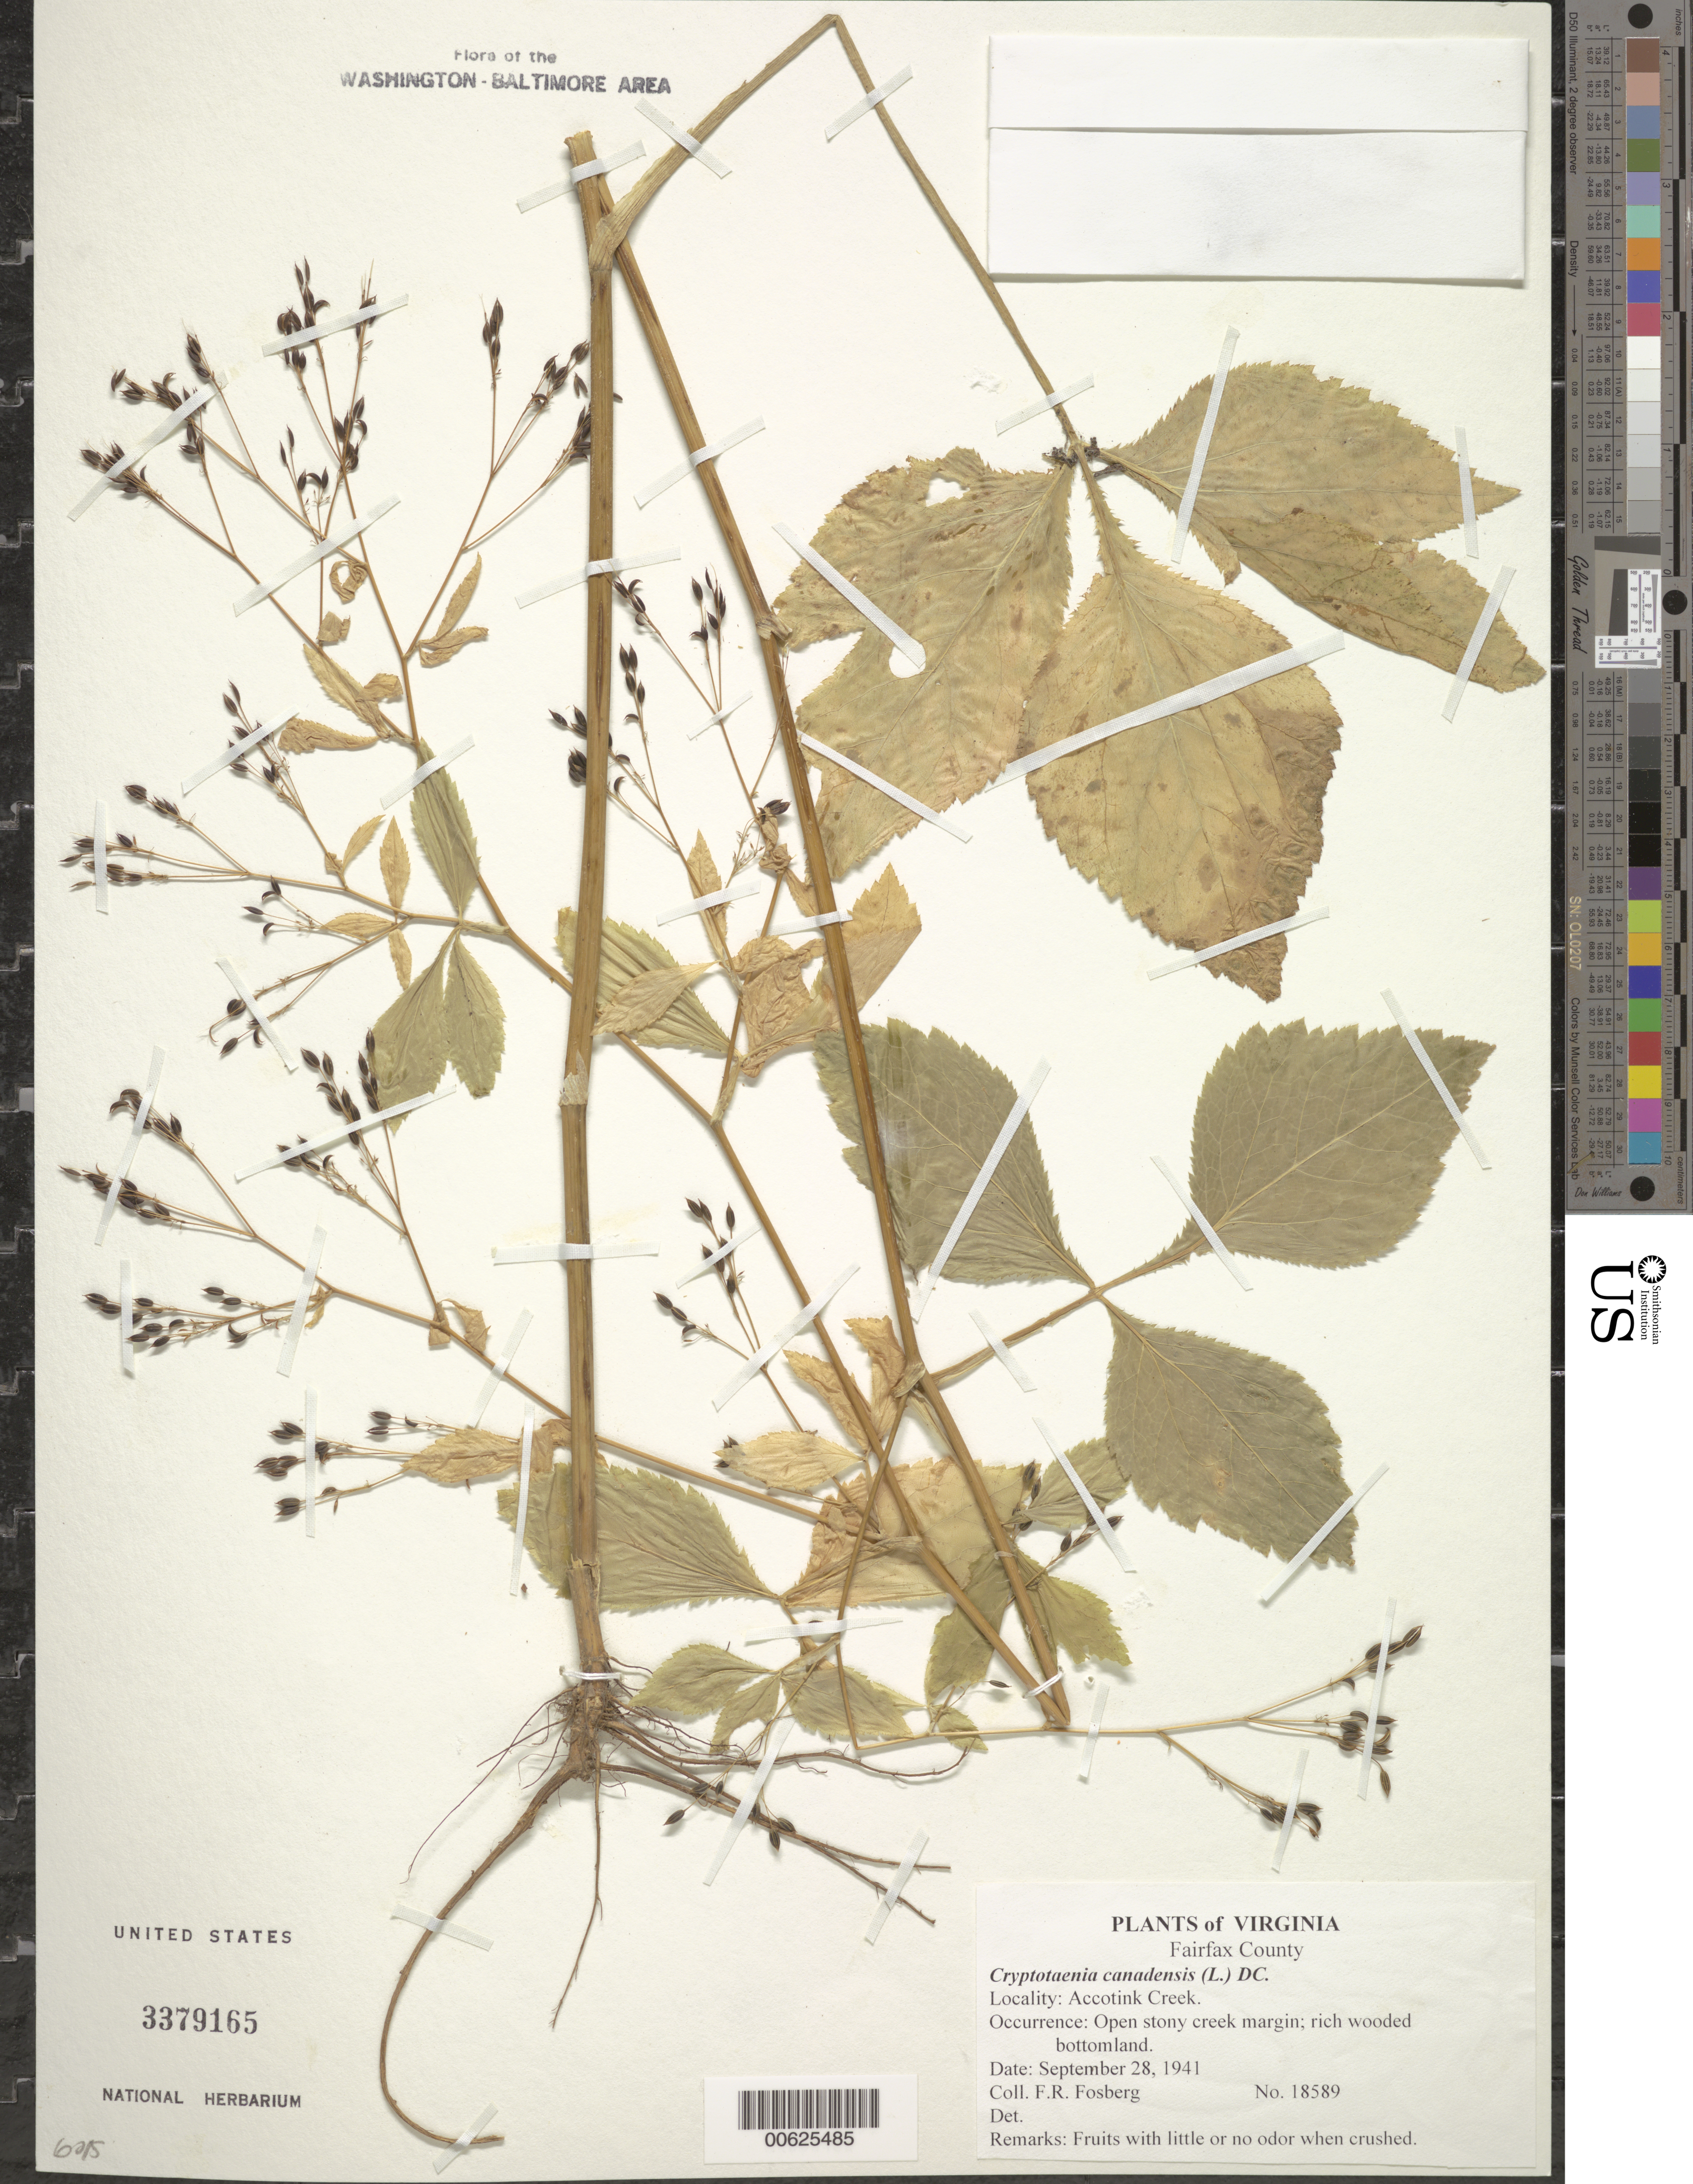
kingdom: Plantae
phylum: Tracheophyta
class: Magnoliopsida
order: Apiales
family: Apiaceae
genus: Cryptotaenia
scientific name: Cryptotaenia canadensis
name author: (L.) DC.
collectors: F. R. Fosberg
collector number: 18589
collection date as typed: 28 Sep 1941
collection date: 1941-09-28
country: United States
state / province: Virginia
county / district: Fairfax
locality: Accotink Creek.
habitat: Open stony creek margin; rich wooded bottomland.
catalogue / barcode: US 3379165